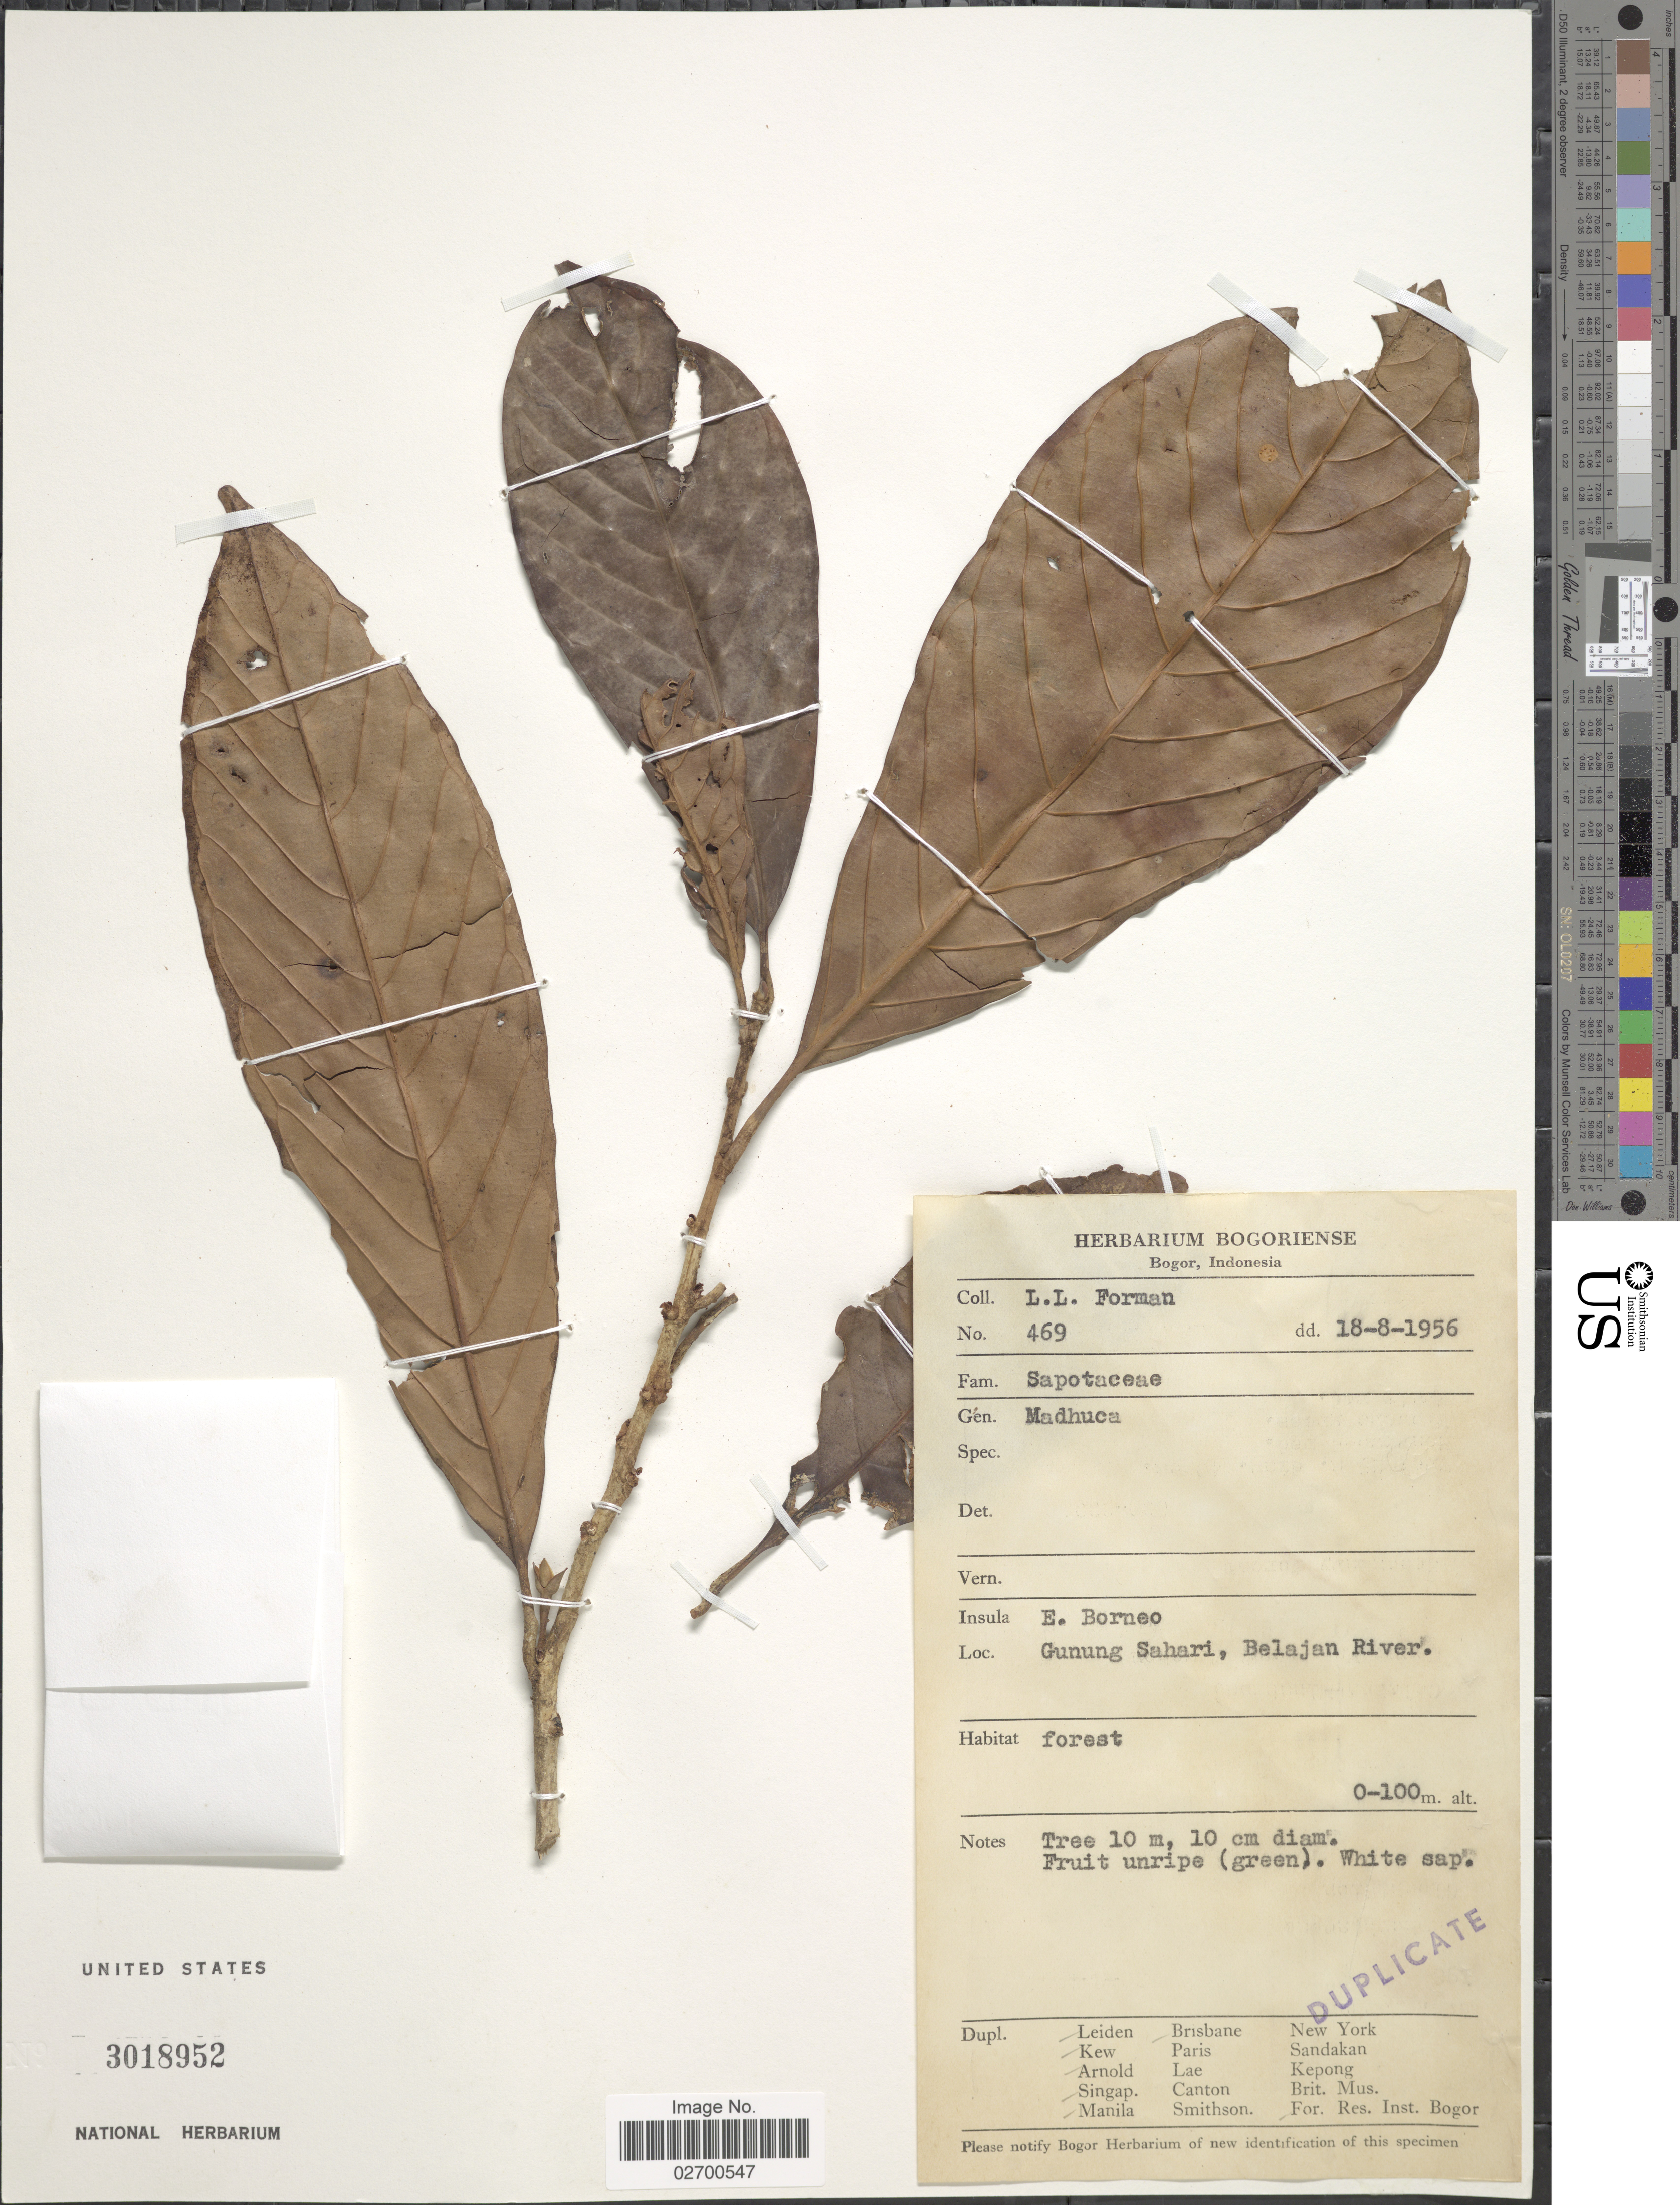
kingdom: Plantae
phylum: Tracheophyta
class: Magnoliopsida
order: Ericales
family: Sapotaceae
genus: Madhuca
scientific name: Madhuca sp.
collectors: L. Forman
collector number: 469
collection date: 1956-08-18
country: Indonesia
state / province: Java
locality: E. Borneo. Gunung Sahari, Jakarta Raya,Belajan River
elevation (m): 0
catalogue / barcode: US 3018952